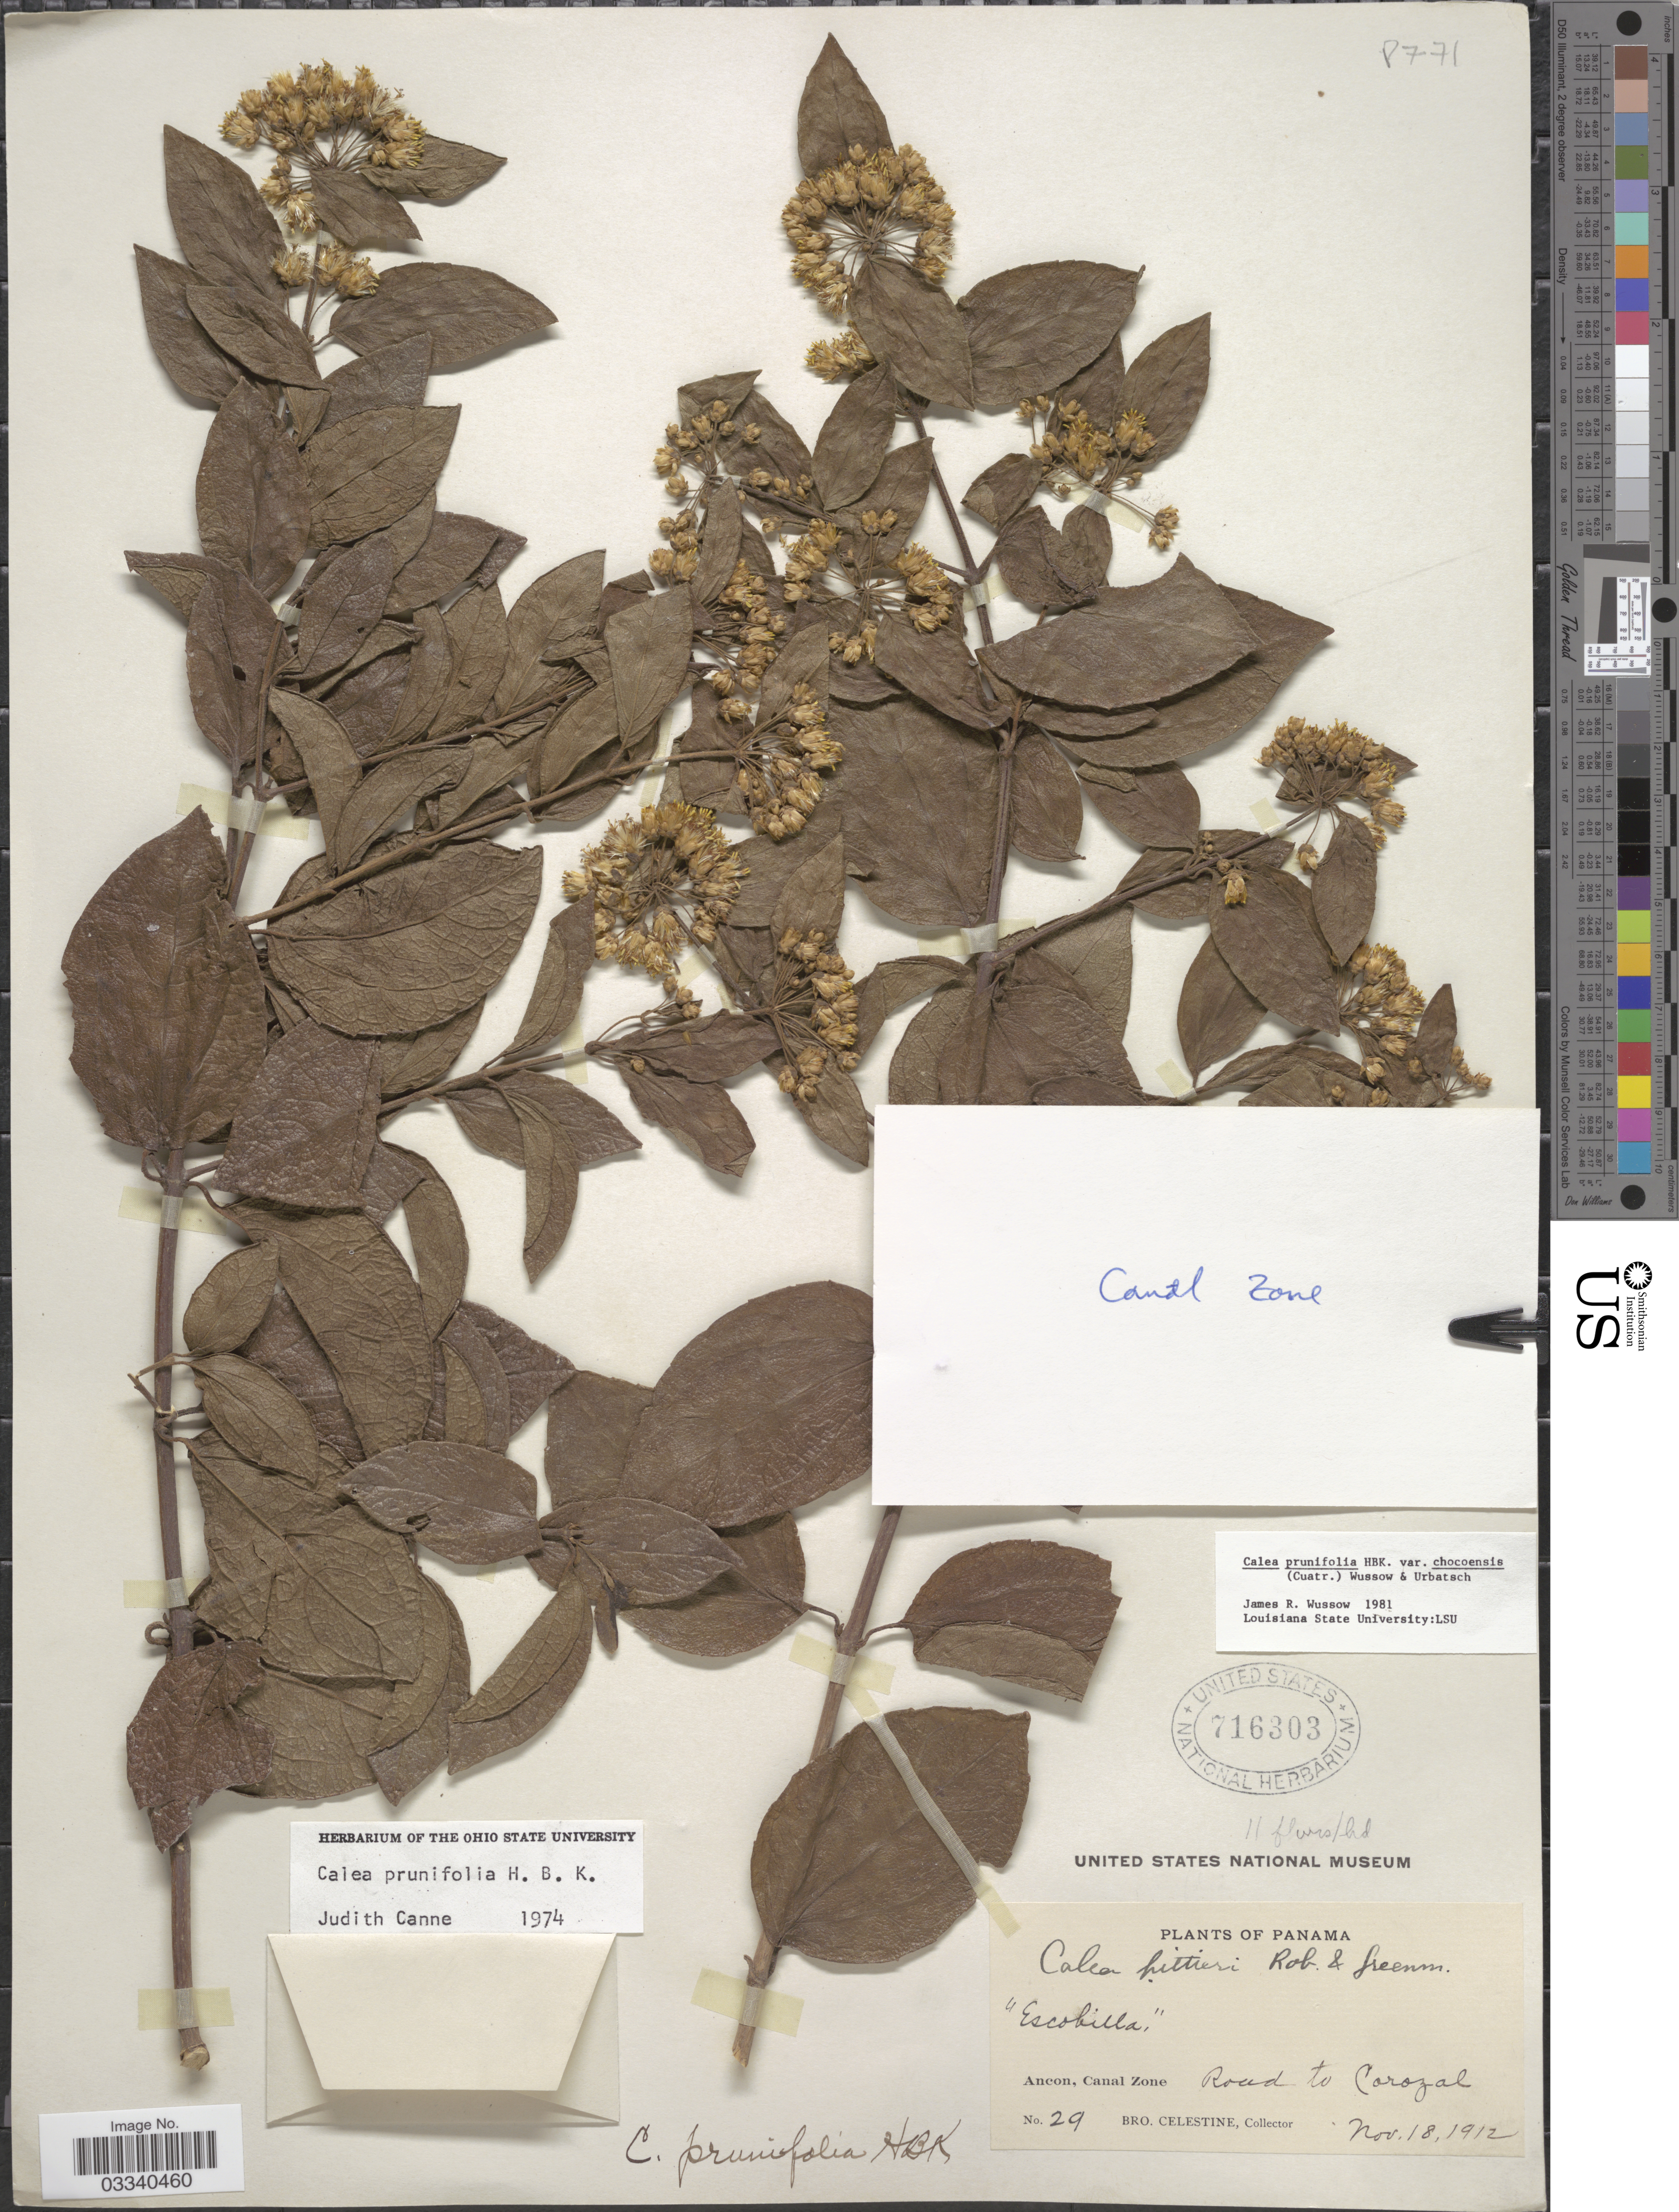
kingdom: Plantae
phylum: Tracheophyta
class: Magnoliopsida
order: Asterales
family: Asteraceae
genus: Calea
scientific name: Calea prunifolia var. chocoensis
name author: Kunth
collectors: B. Celestine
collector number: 29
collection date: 1912-11-18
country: Panama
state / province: Colón / Panamá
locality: Ancon, Canal Zone, Road to Corozal.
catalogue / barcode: US 716303